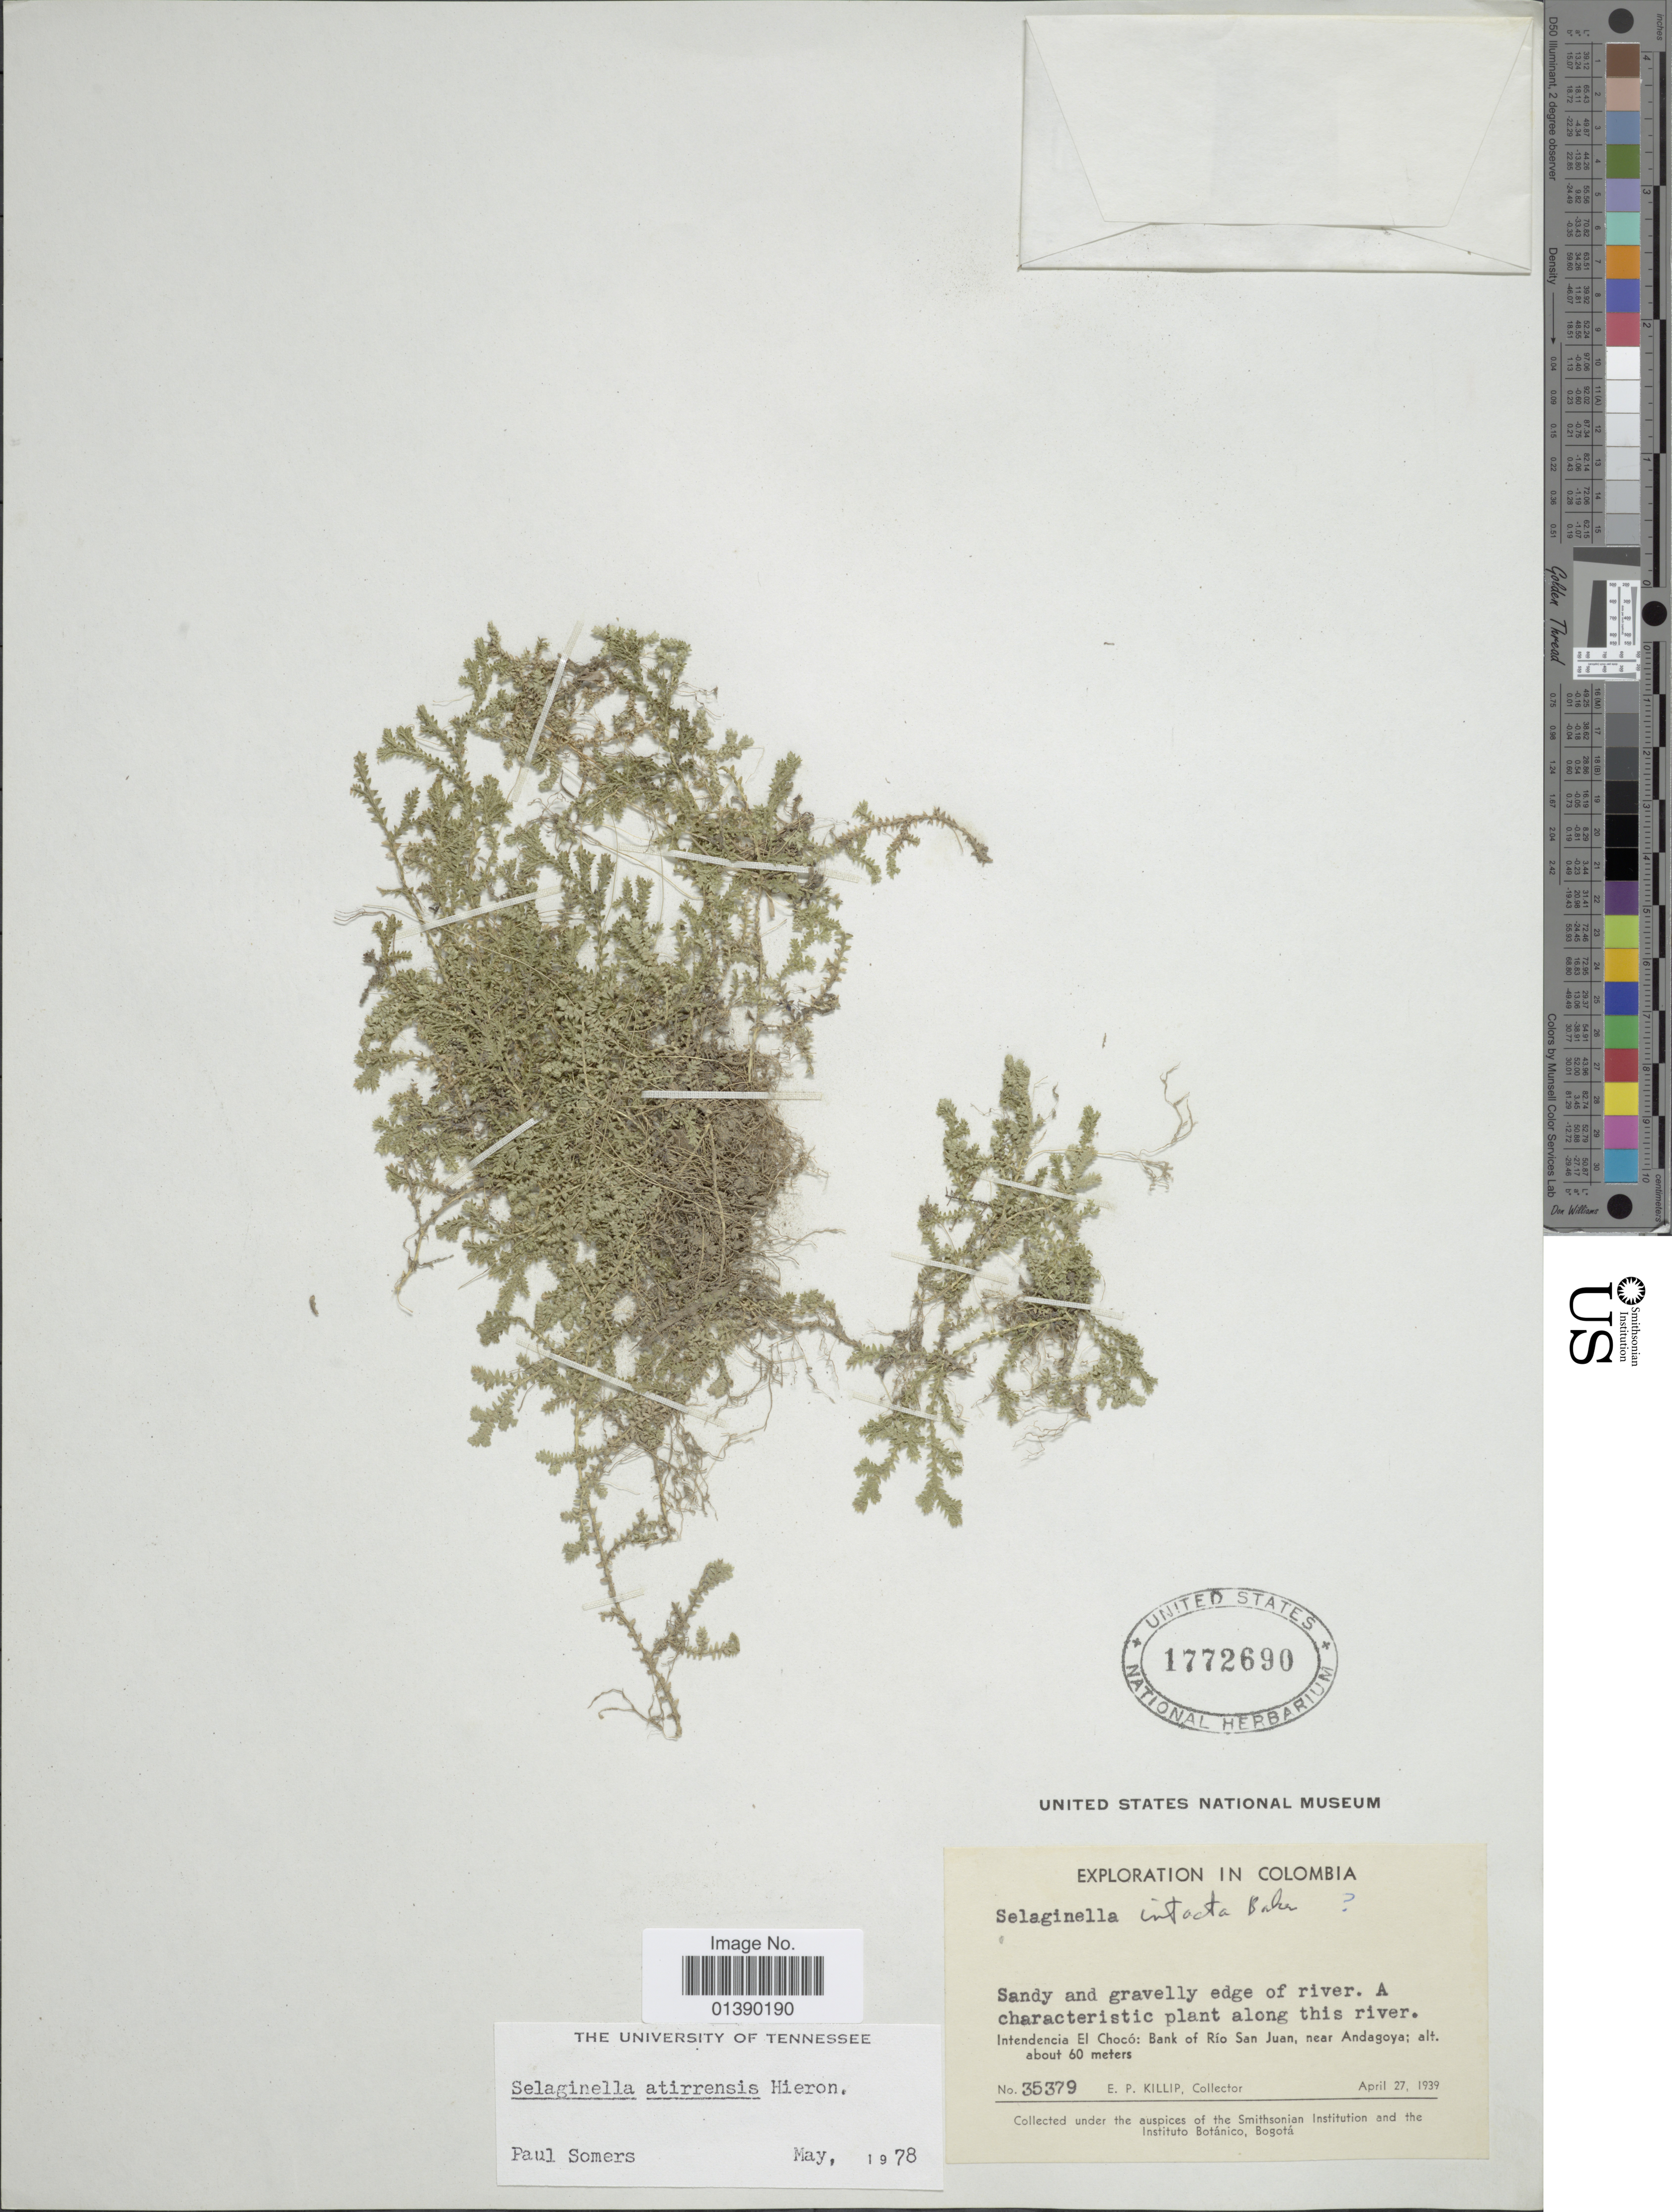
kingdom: Plantae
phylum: Tracheophyta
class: Lycopodiopsida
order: Selaginellales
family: Selaginellaceae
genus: Selaginella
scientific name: Selaginella atirrensis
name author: Hieron. in Engl. & Prantl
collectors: E. P. Killip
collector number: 35379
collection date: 1939-04-27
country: Colombia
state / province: Chocó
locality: Bank of Rio San Juan, near Andagoya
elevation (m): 60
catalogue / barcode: US 1772690